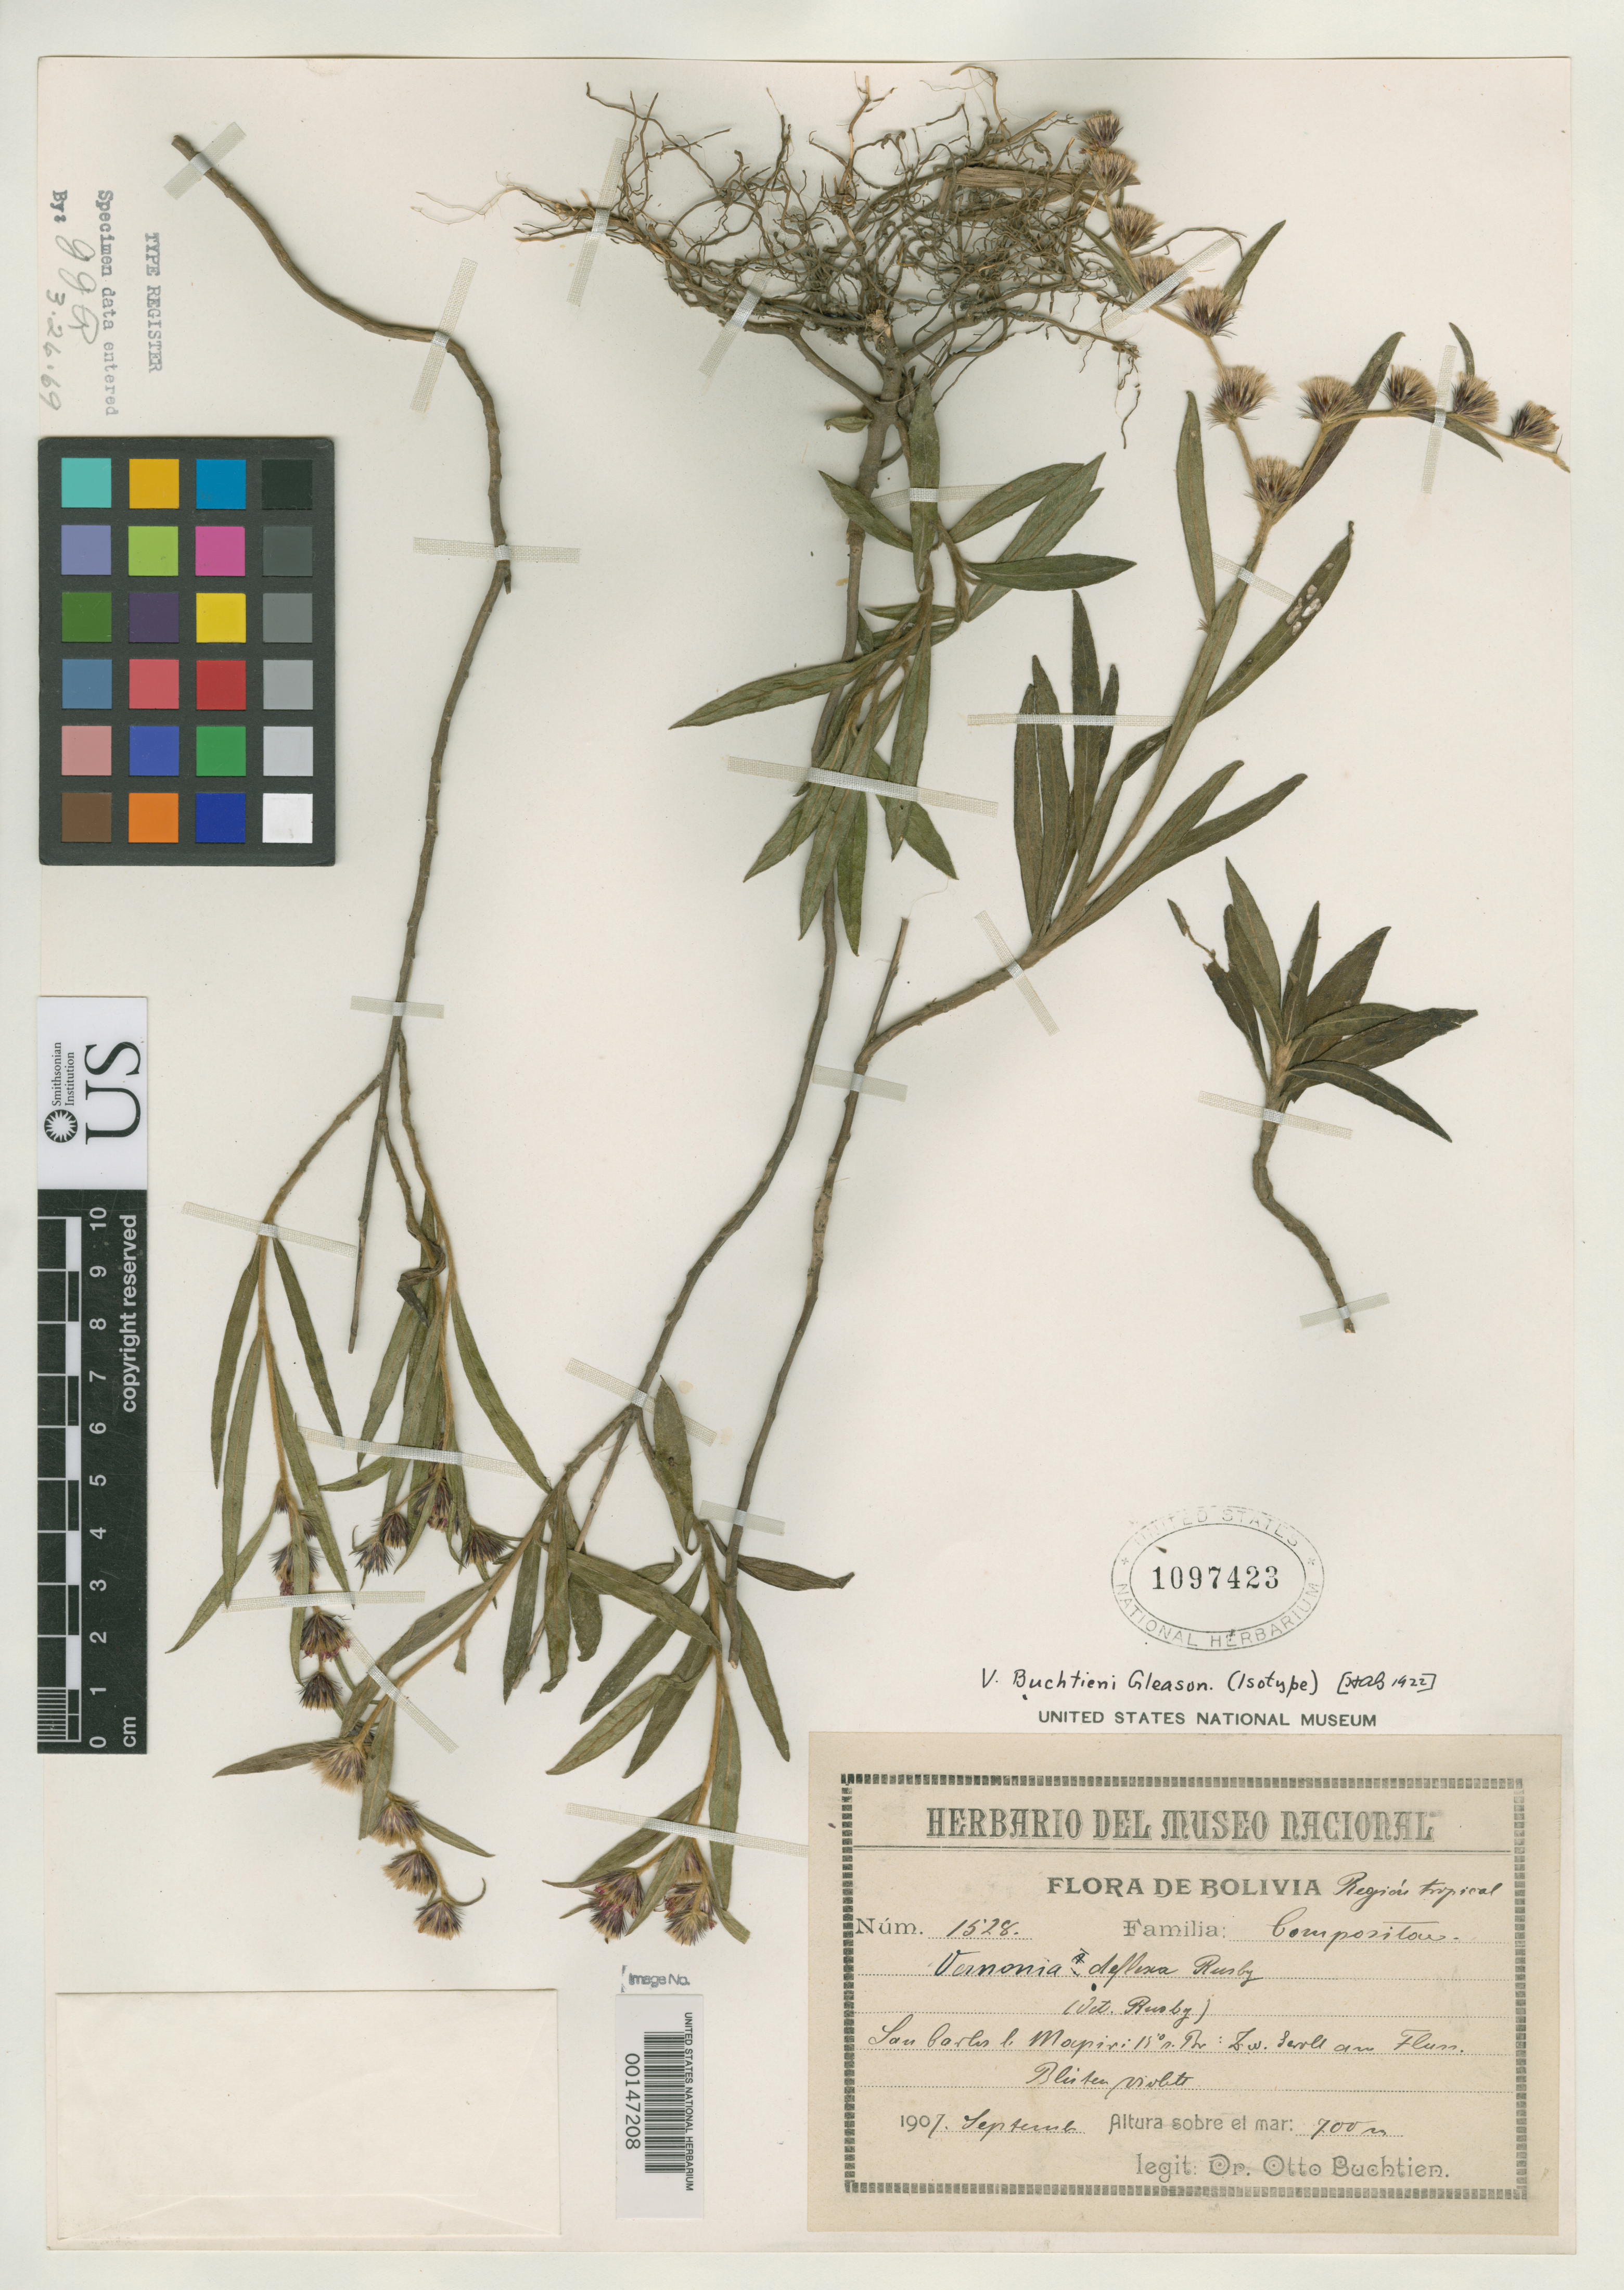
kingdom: Plantae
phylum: Tracheophyta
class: Magnoliopsida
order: Asterales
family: Asteraceae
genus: Vernonia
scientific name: Vernonia buchtieni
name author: Gleason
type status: Isotype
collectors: O. Buchtien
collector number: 1528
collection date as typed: Sep 1907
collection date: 1907-09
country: Bolivia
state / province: La Paz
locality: San Carlos lo Mapiri.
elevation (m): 700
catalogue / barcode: US 1097423